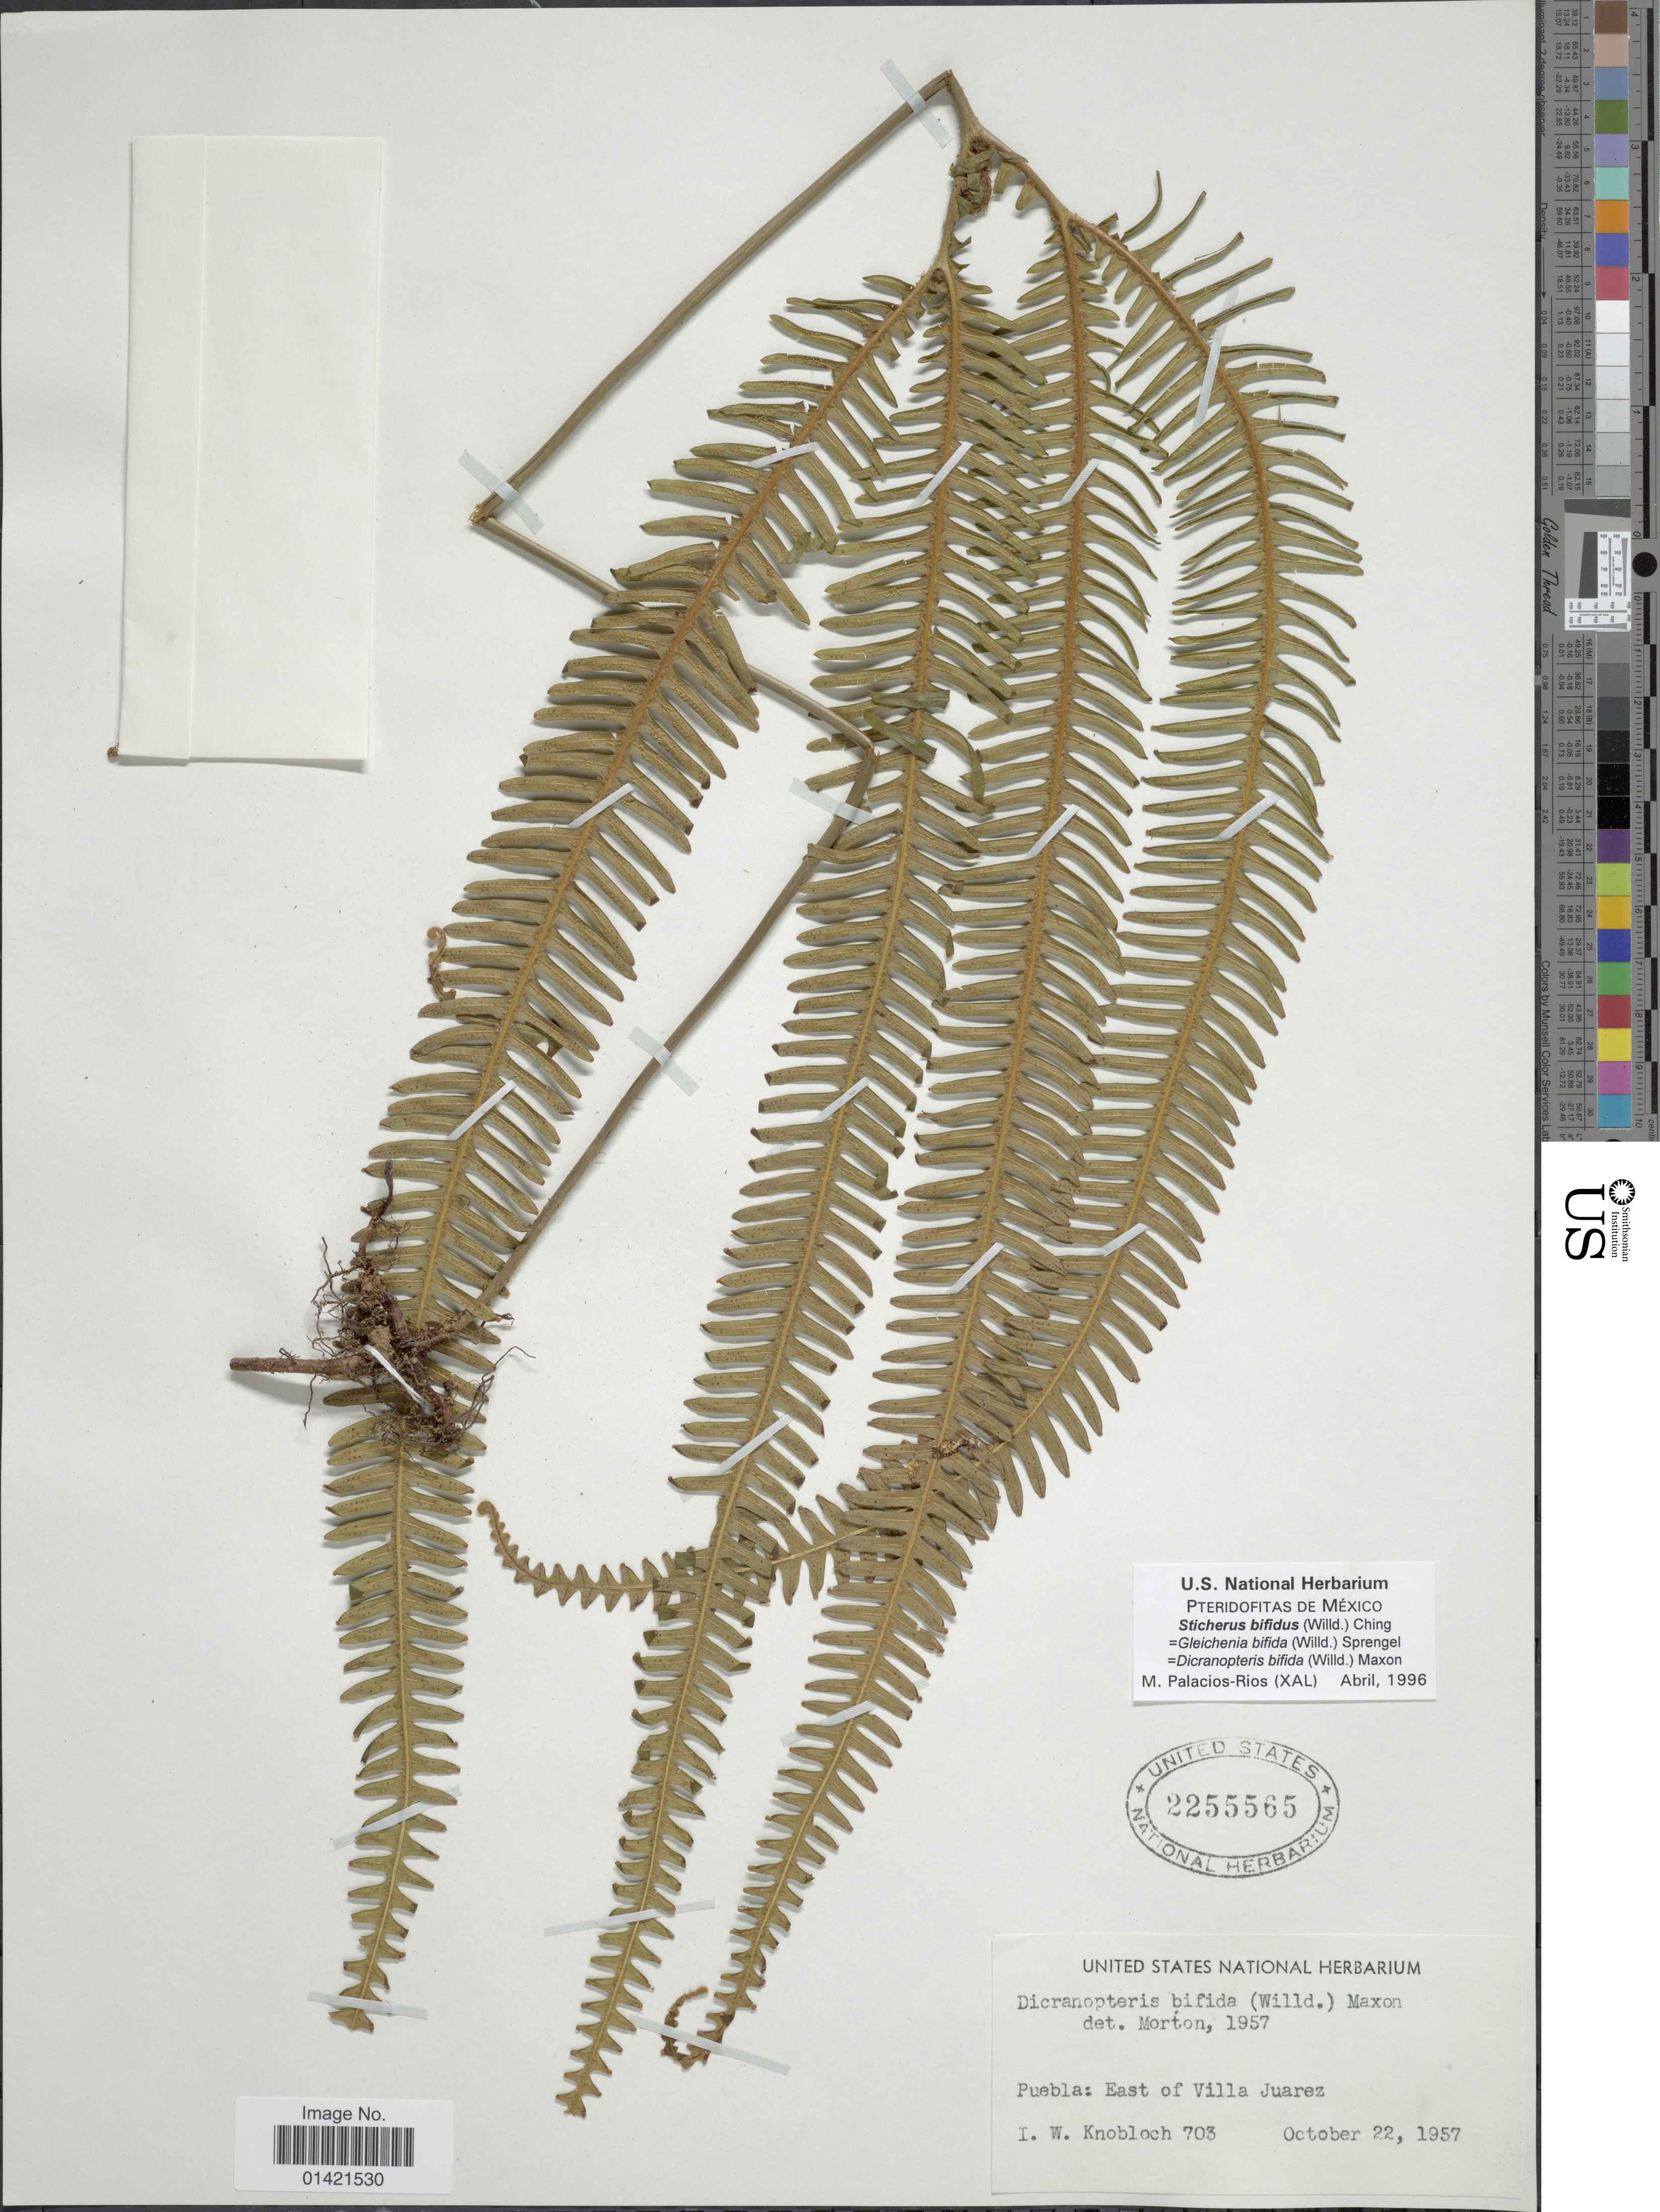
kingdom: Plantae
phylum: Tracheophyta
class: Polypodiopsida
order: Gleicheniales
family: Gleicheniaceae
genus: Sticherus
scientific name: Sticherus bifidus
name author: (Willd.) Ching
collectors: I. W. Knobloch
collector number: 703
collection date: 1957-10-22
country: Mexico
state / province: Puebla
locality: East of Villa Juarez.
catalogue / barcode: US 2255565